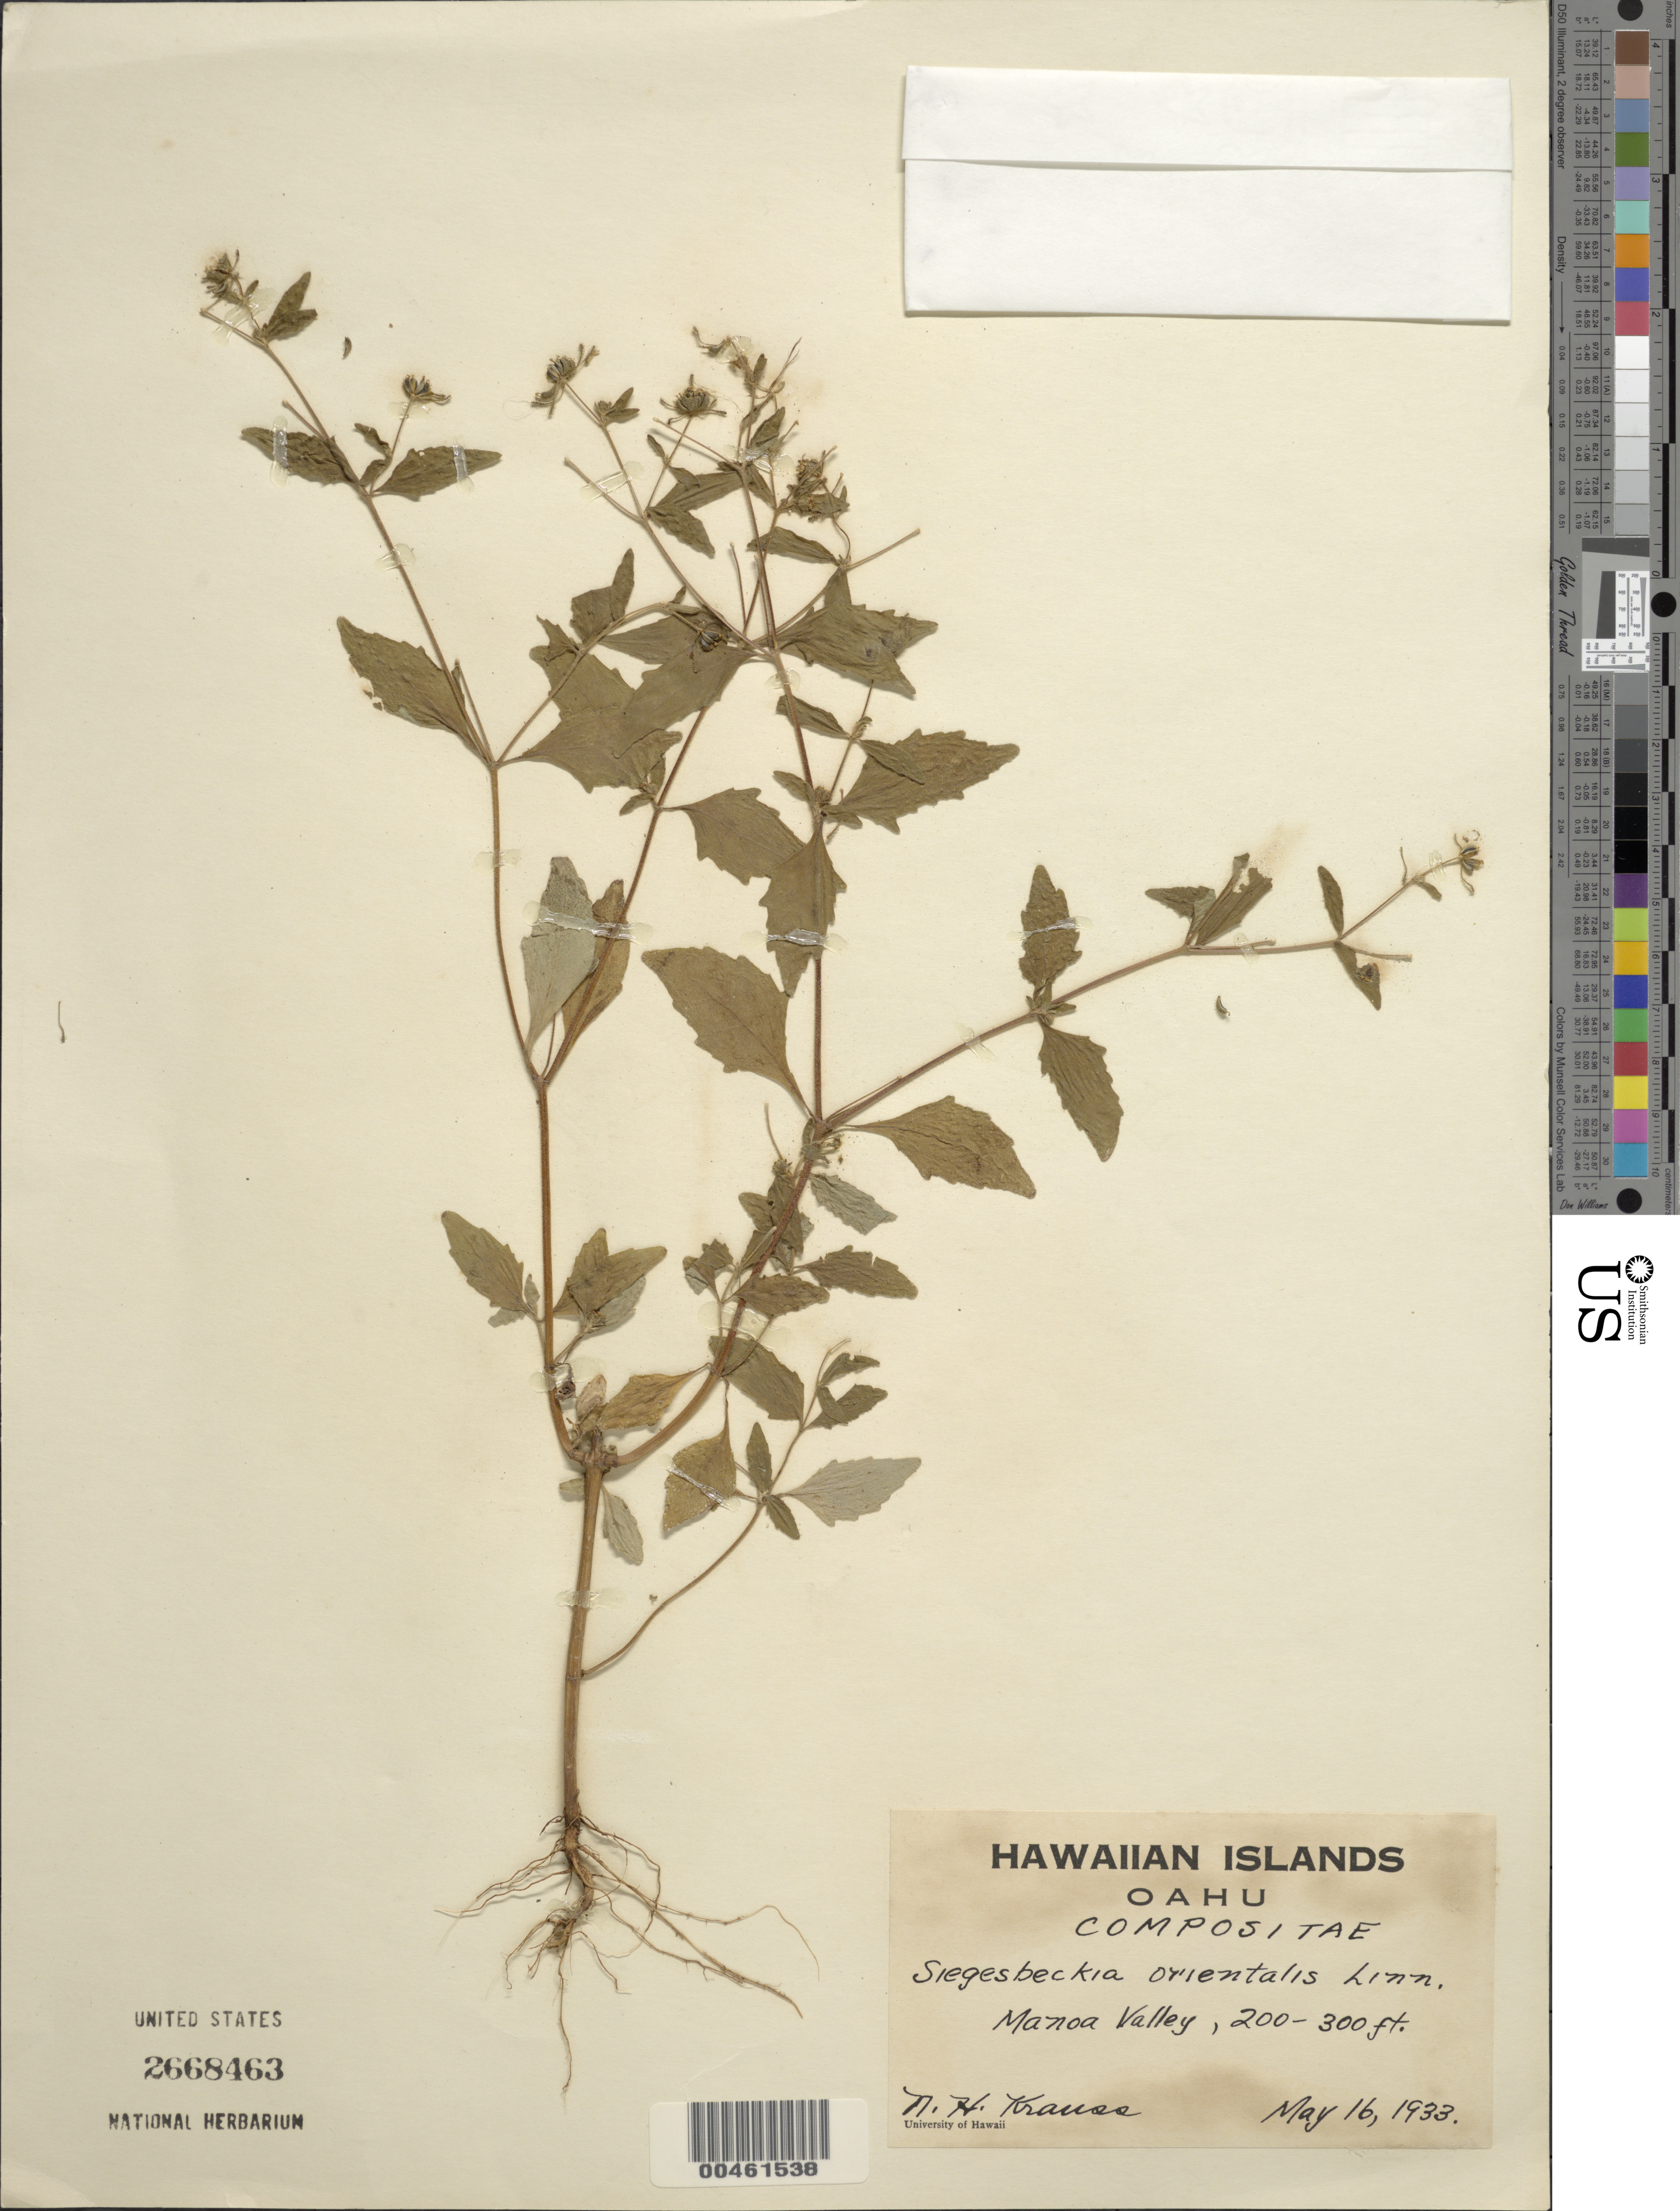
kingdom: Plantae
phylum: Tracheophyta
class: Magnoliopsida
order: Asterales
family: Asteraceae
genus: Sigesbeckia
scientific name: Sigesbeckia orientalis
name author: L.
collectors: N. Krauss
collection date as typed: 16 May 1933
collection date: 1933-05-16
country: United States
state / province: Hawaii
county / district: Honolulu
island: Oahu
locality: Manoa Valley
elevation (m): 61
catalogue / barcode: US 2668463